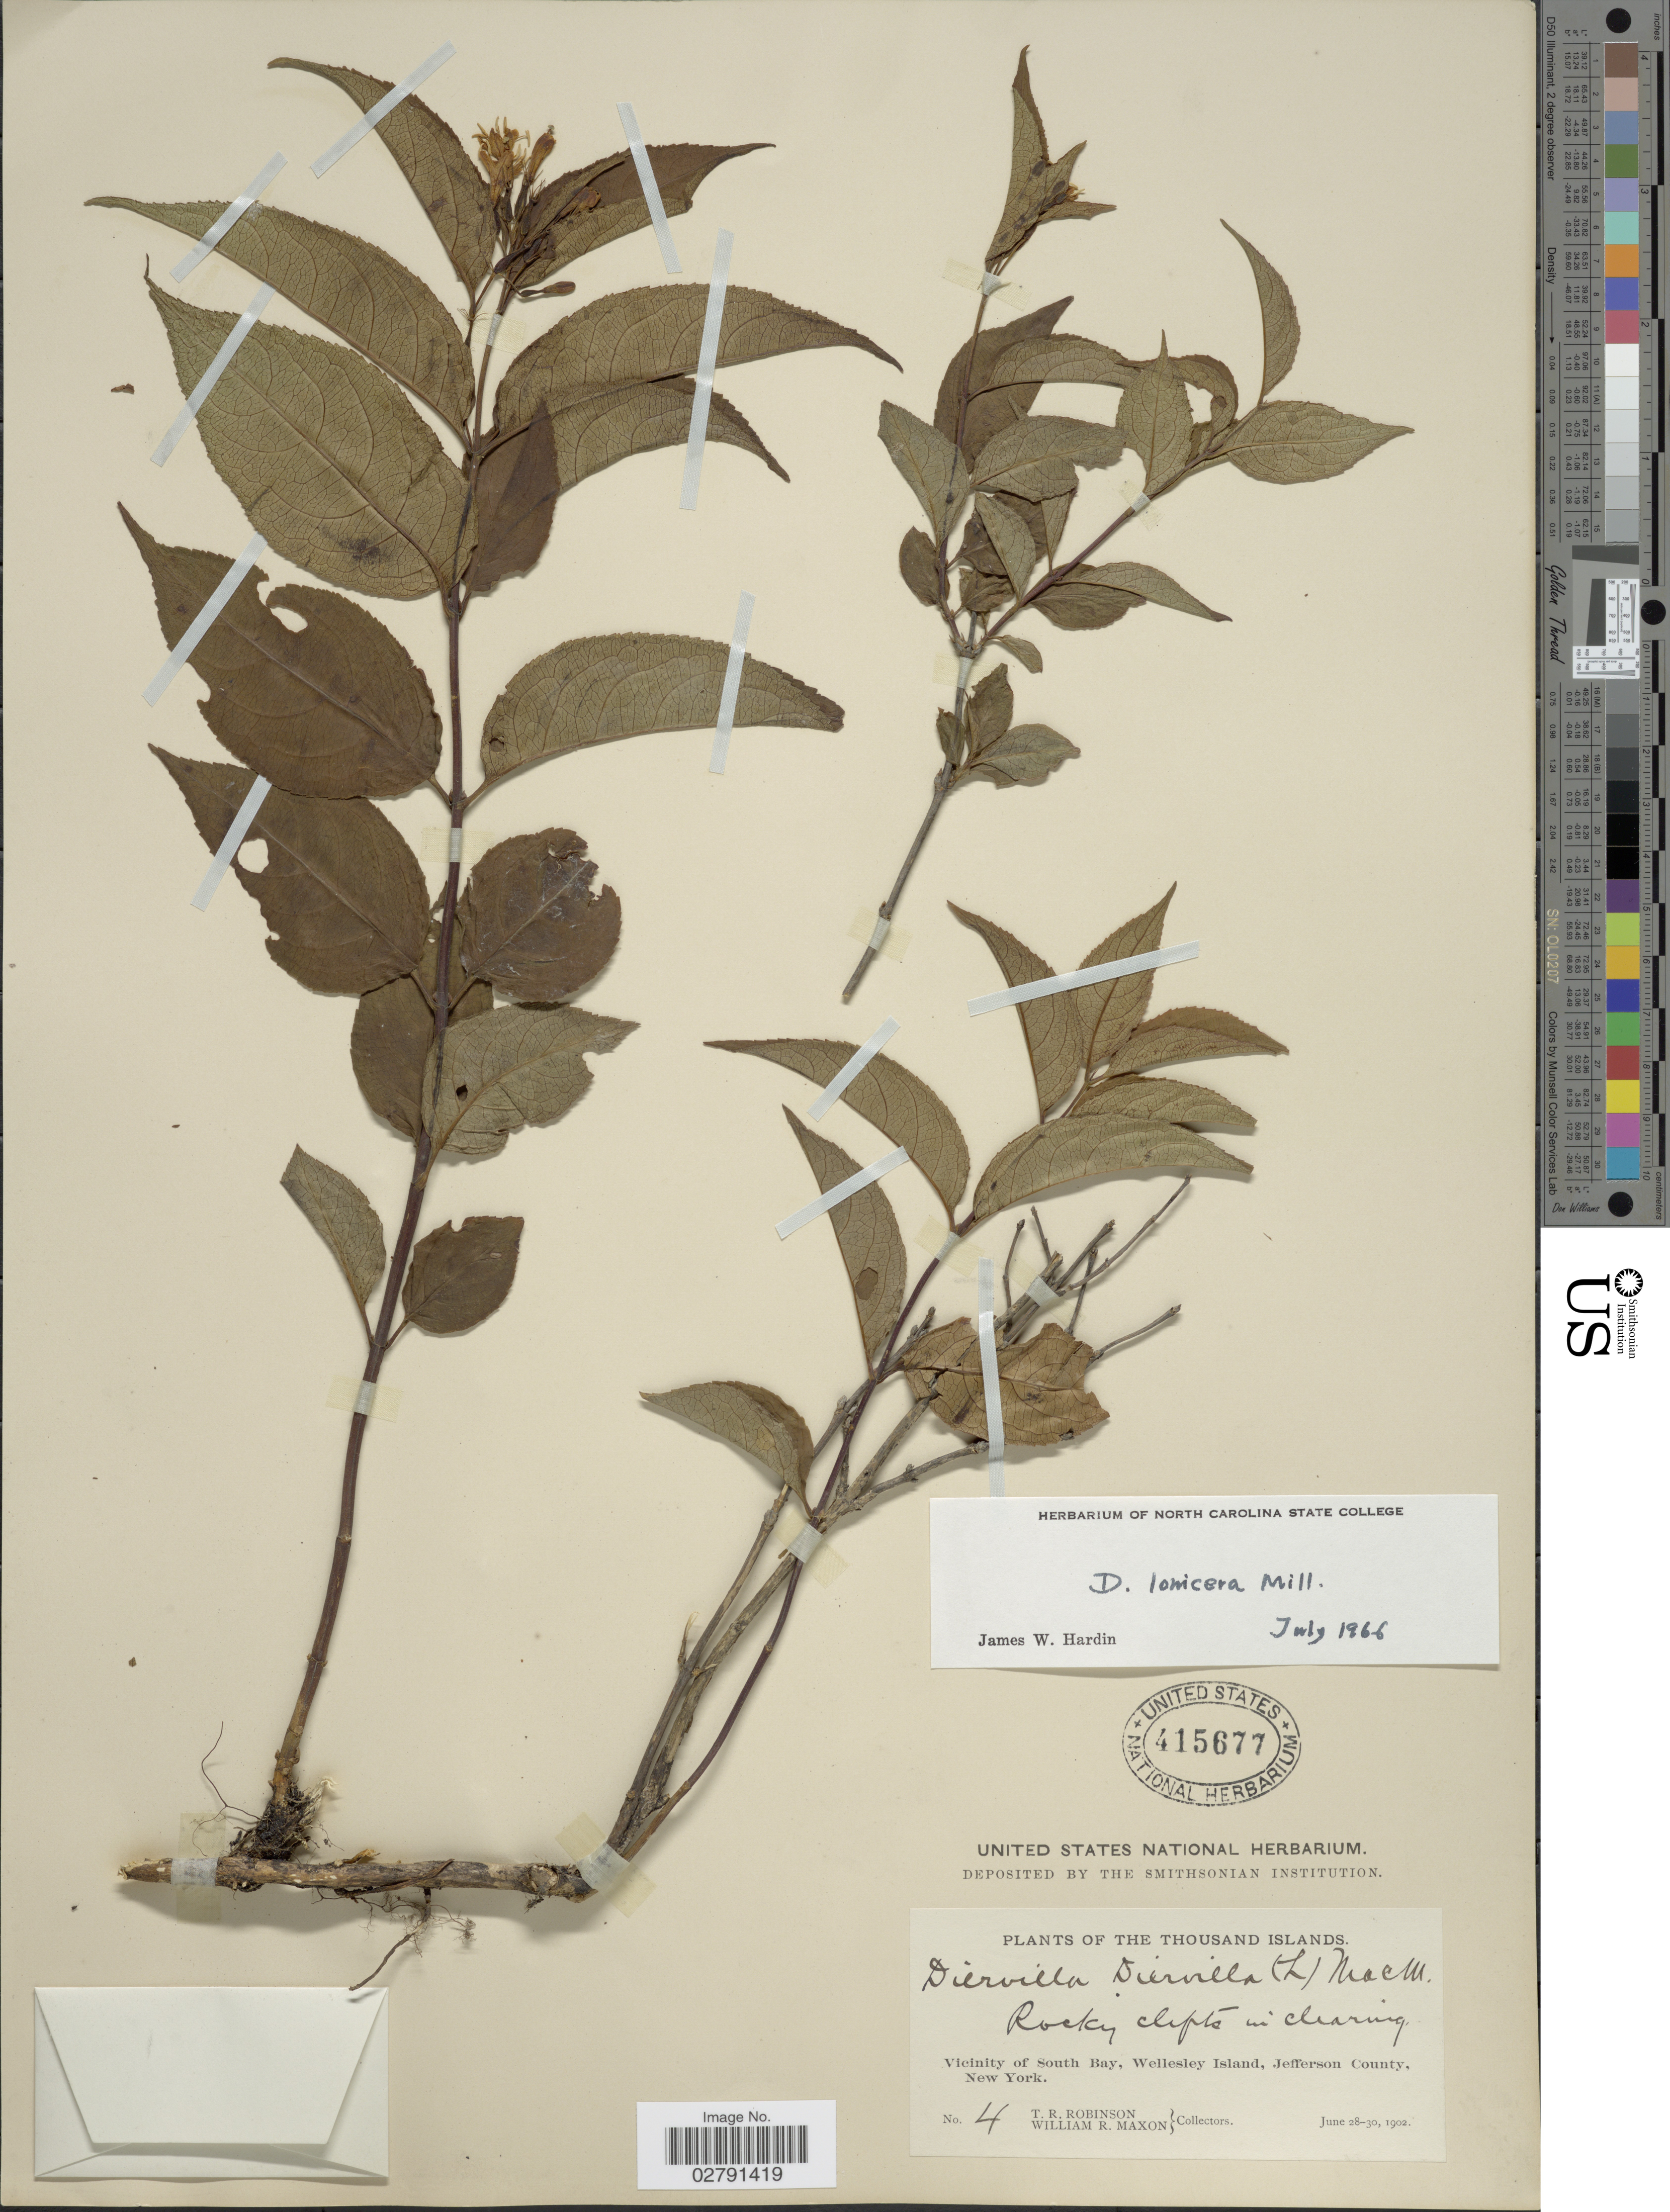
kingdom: Plantae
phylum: Tracheophyta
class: Magnoliopsida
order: Dipsacales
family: Caprifoliaceae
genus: Diervilla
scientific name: Diervilla lonicera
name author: Mill.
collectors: T. R. Robinson & W. R. Maxon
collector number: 4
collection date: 1902-06-28/1902-06-30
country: United States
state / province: New York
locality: The Thousands Islands, Vicinity of South Bay, Wellesley Island, Jefferson County.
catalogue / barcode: US 415677